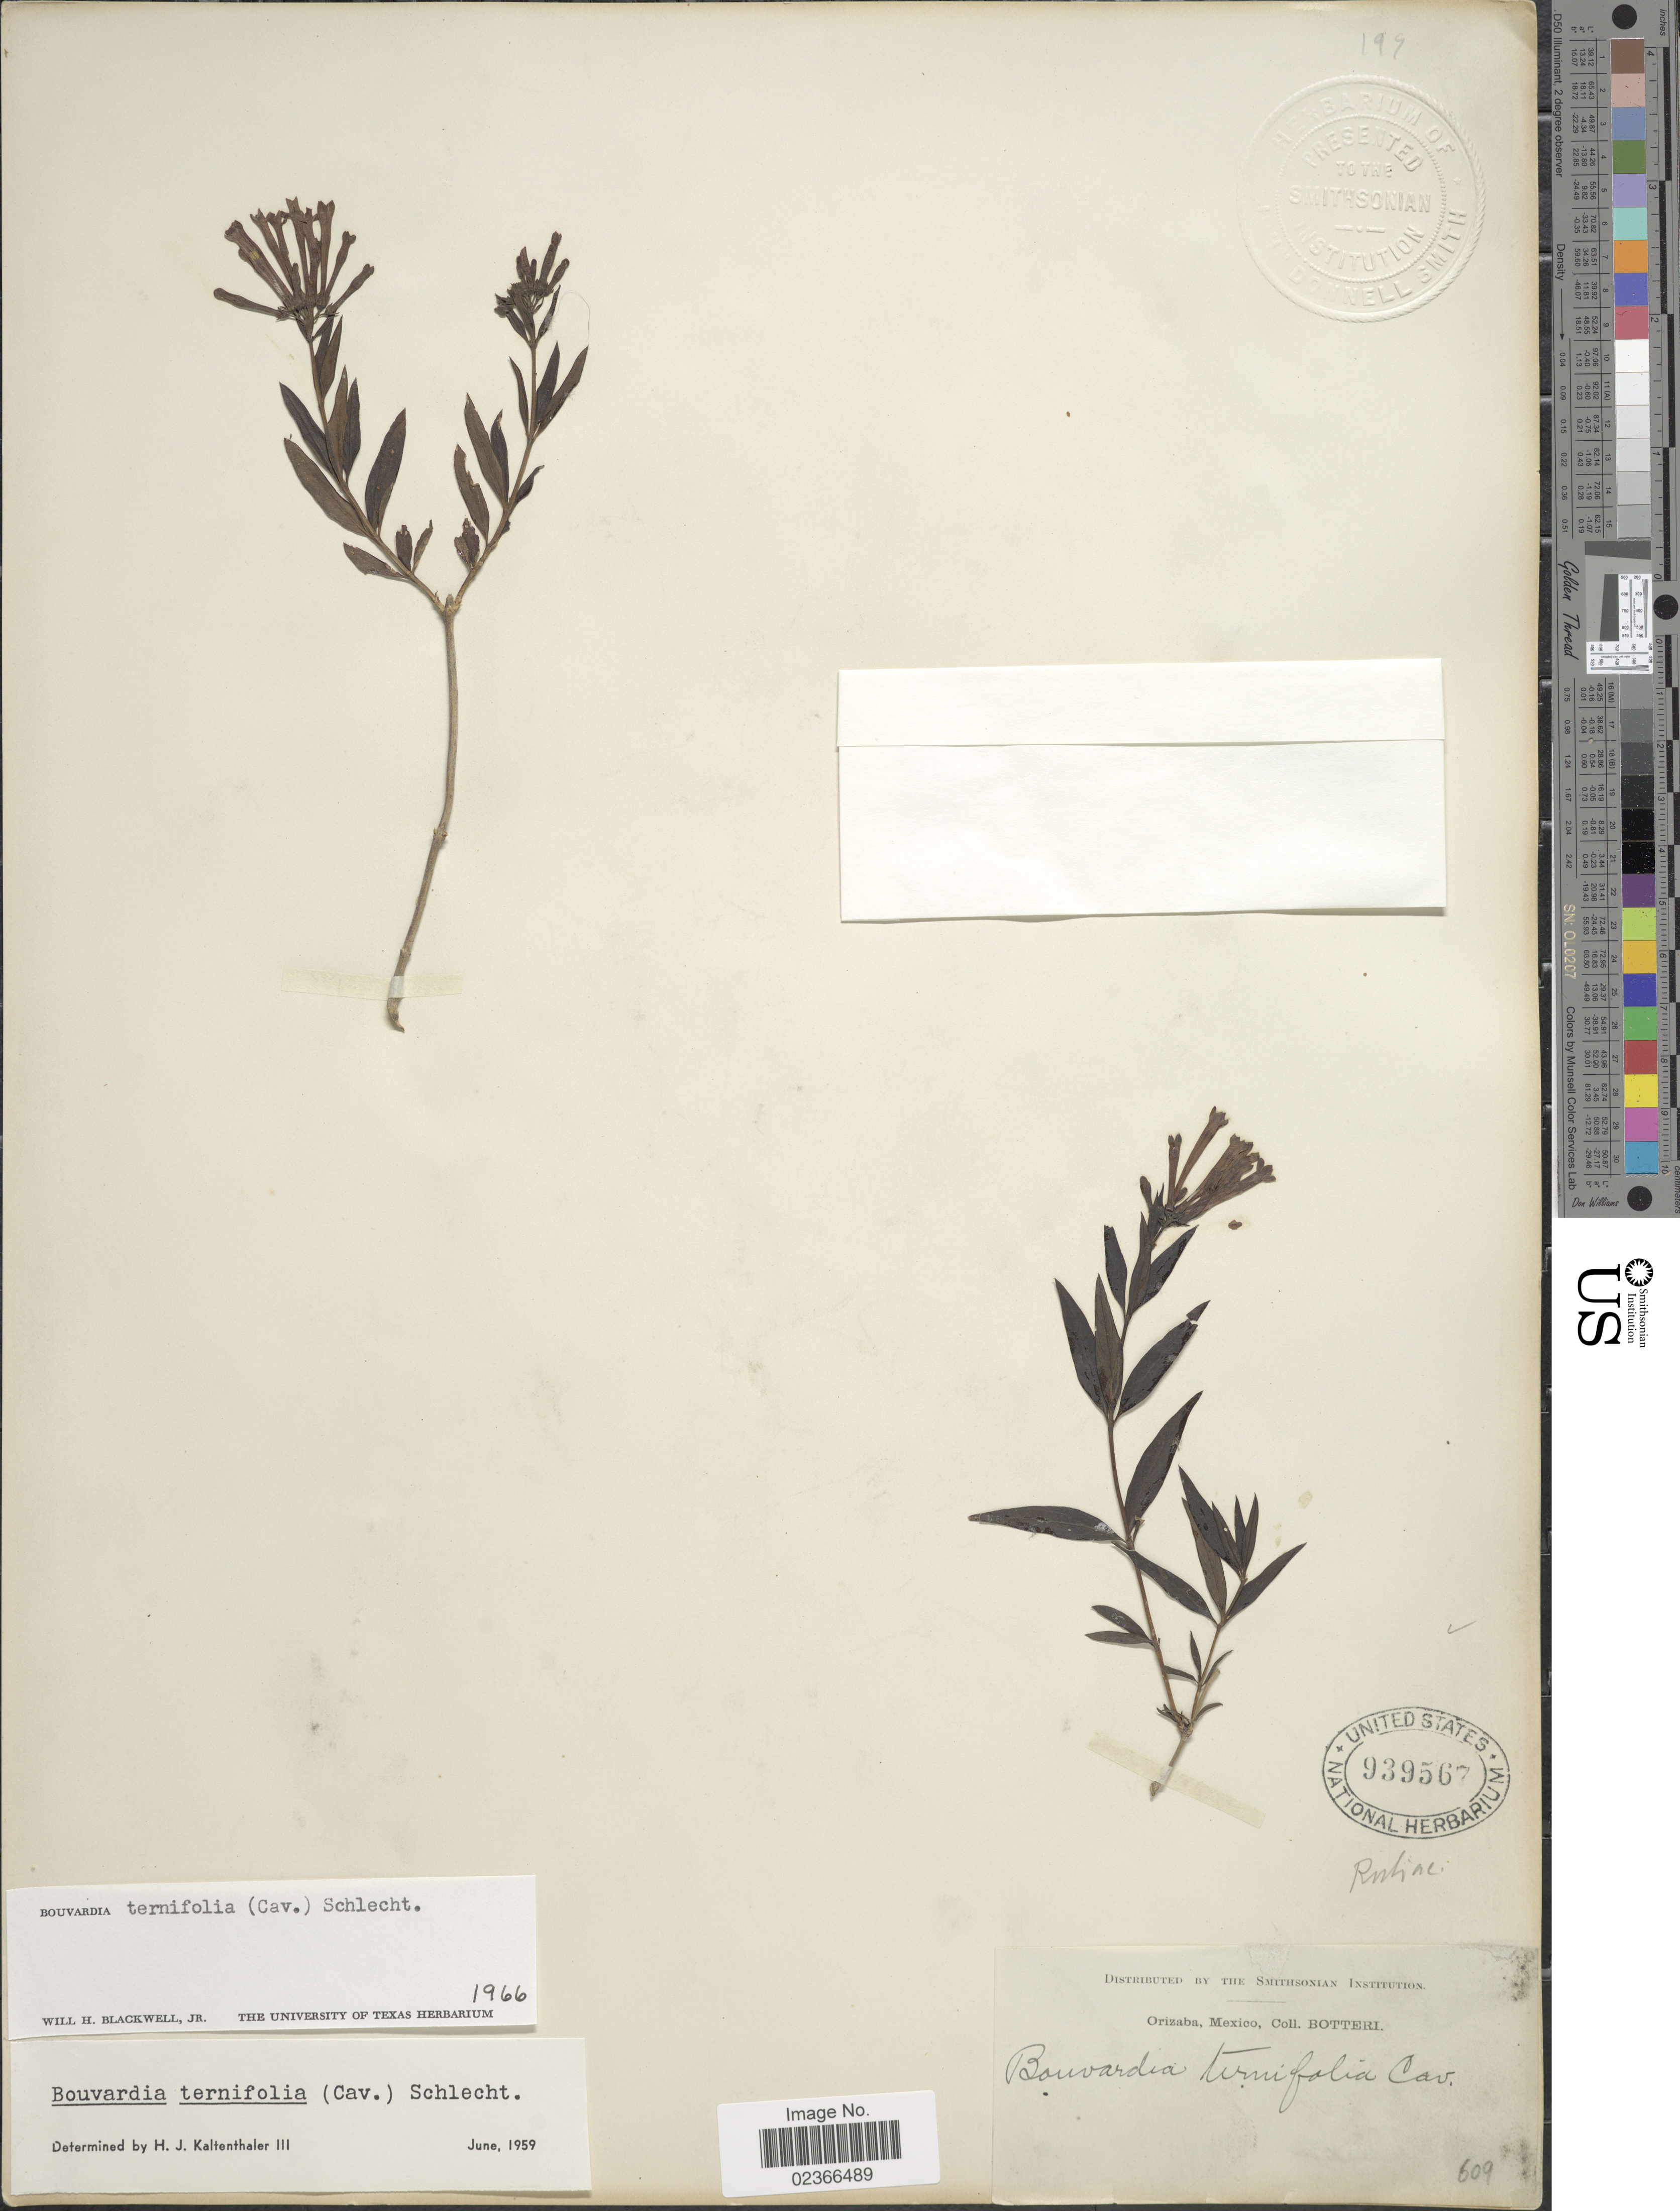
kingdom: Plantae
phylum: Tracheophyta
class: Magnoliopsida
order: Gentianales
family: Rubiaceae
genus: Bouvardia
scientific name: Bouvardia ternifolia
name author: (Cav.) Schltdl.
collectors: -. Botteri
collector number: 609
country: Mexico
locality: Orizaba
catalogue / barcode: US 939567